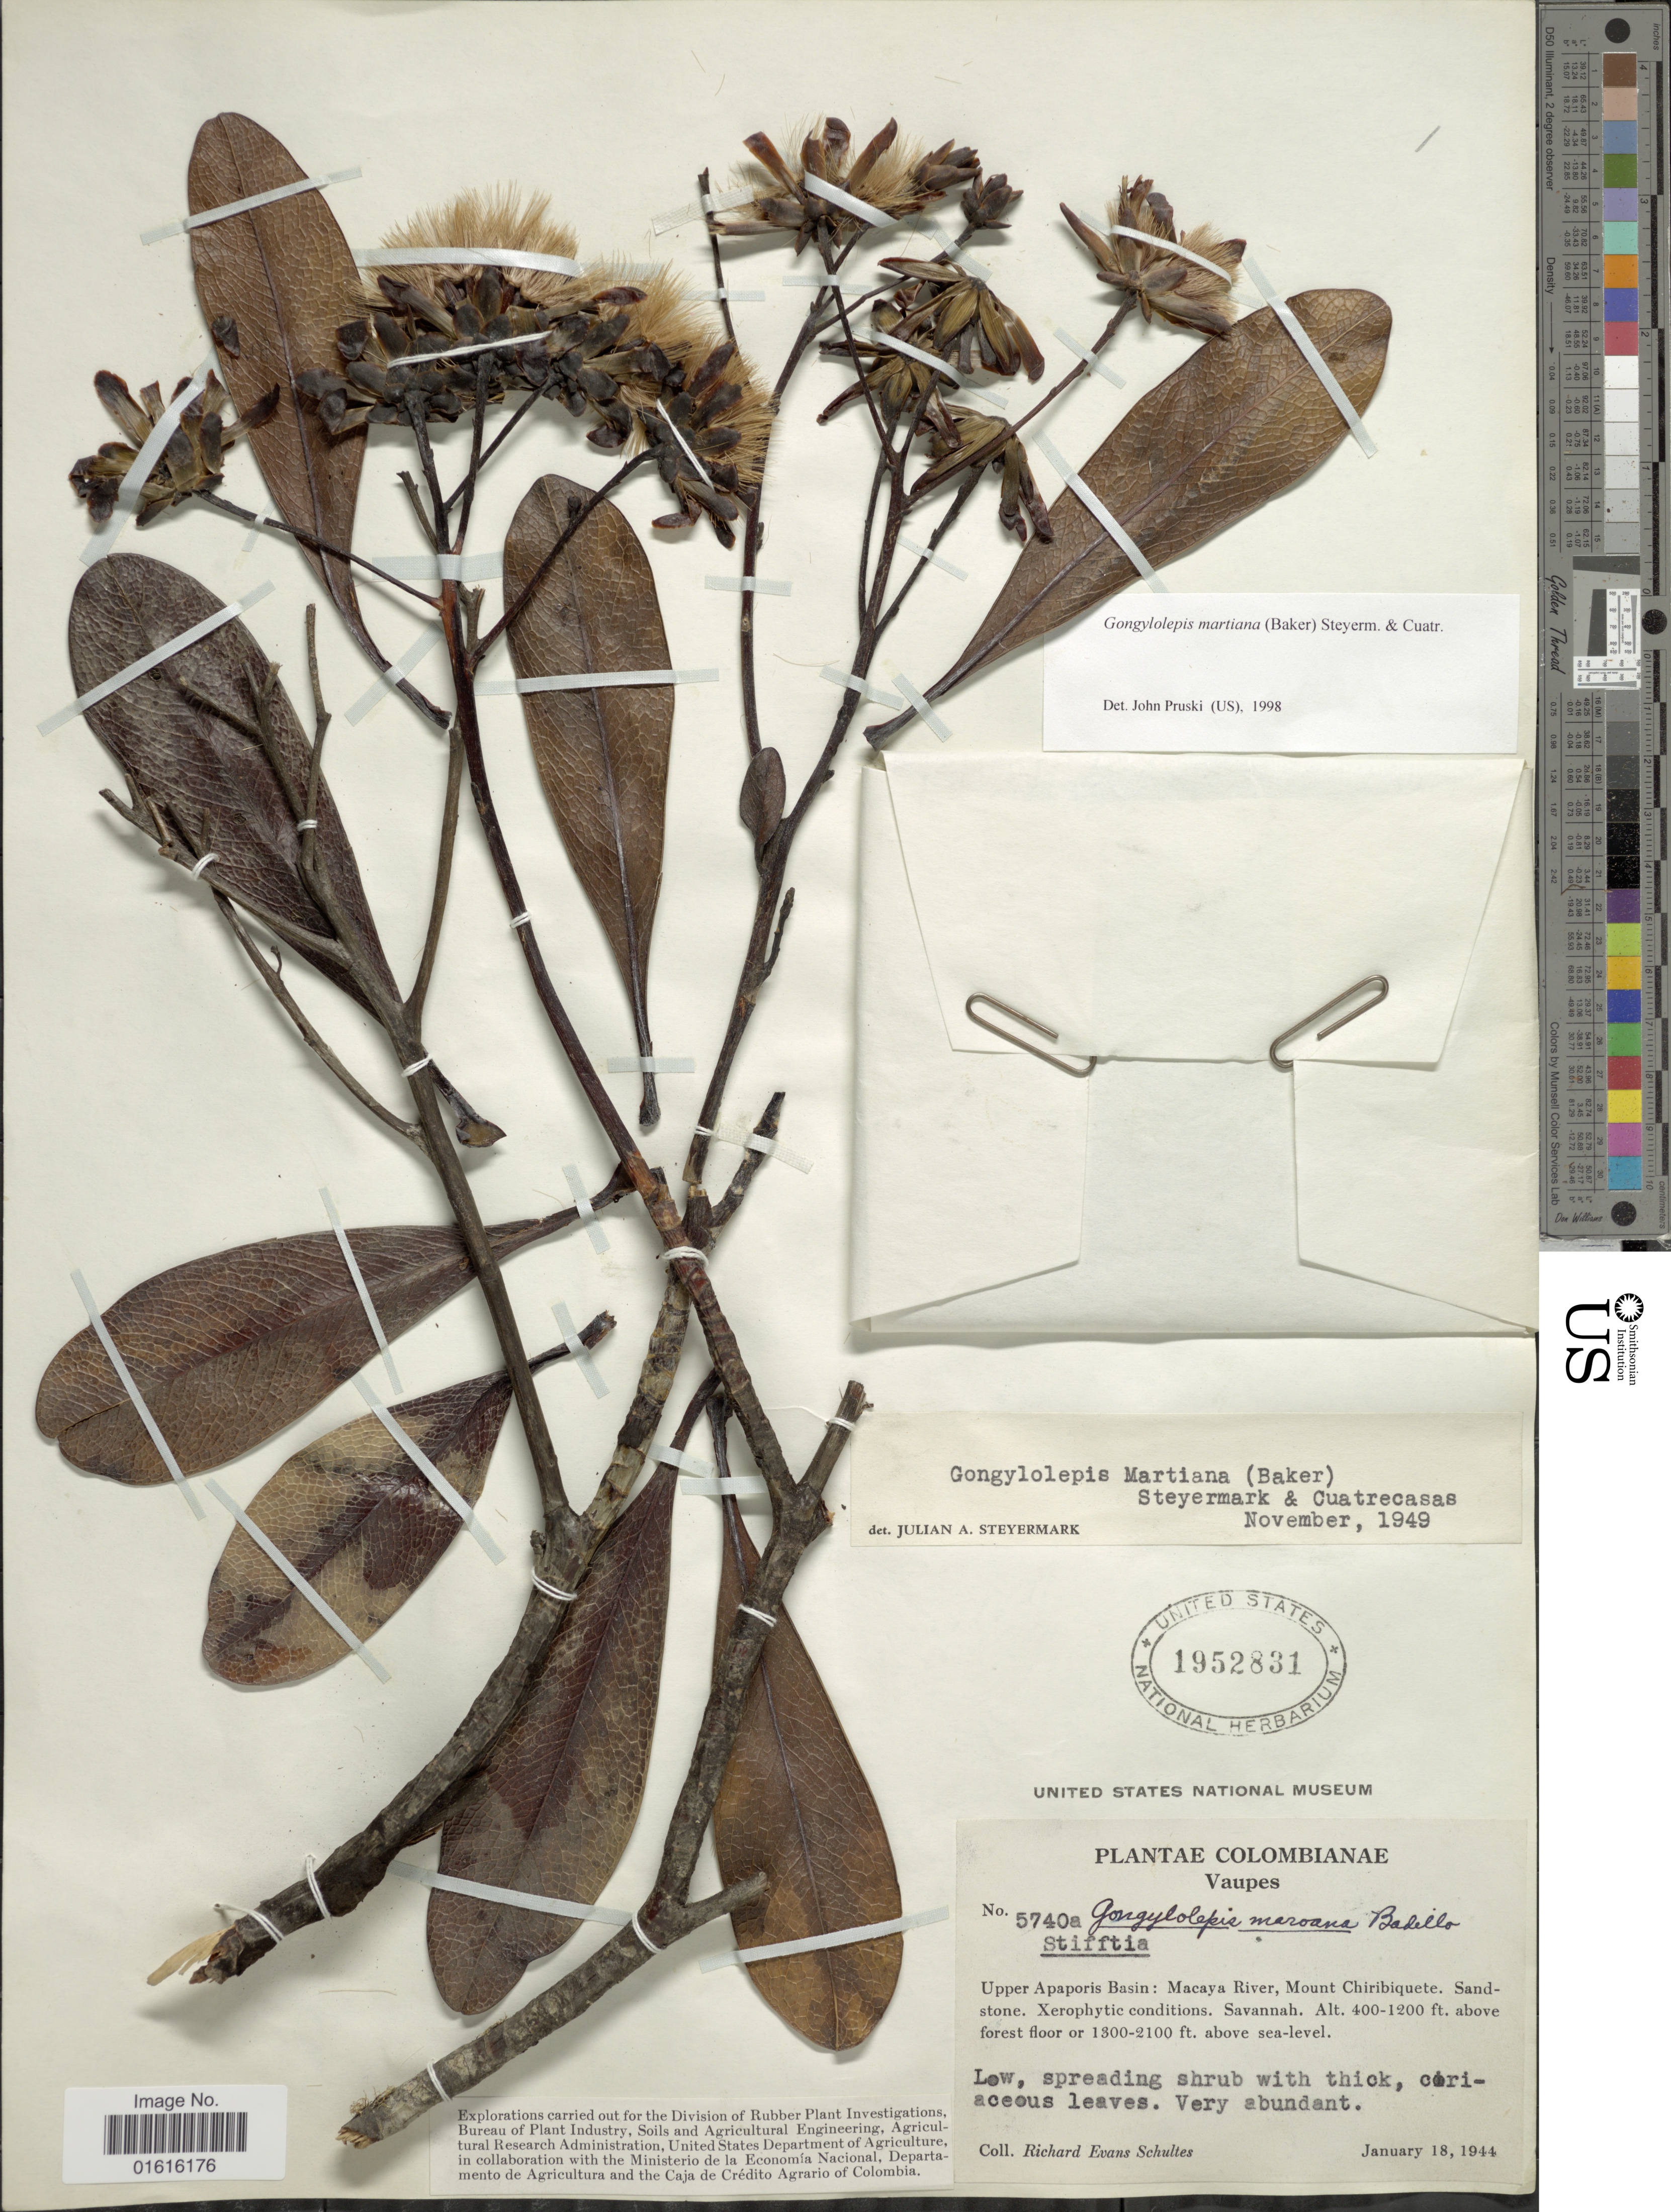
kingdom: Plantae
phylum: Tracheophyta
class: Magnoliopsida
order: Asterales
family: Asteraceae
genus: Gongylolepis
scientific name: Gongylolepis martiana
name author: (Baker) Steyerm. & Cuatrec.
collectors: R. E. Schultes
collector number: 5740a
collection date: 1944-01-18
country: Colombia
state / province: Vaupés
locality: Upper Apaporis Basin: Macaya River, Mount Chiribiquete. Sandstone. Xerophytic conditions. Savannah, above forest floor above sea level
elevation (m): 396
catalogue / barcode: US 1952831